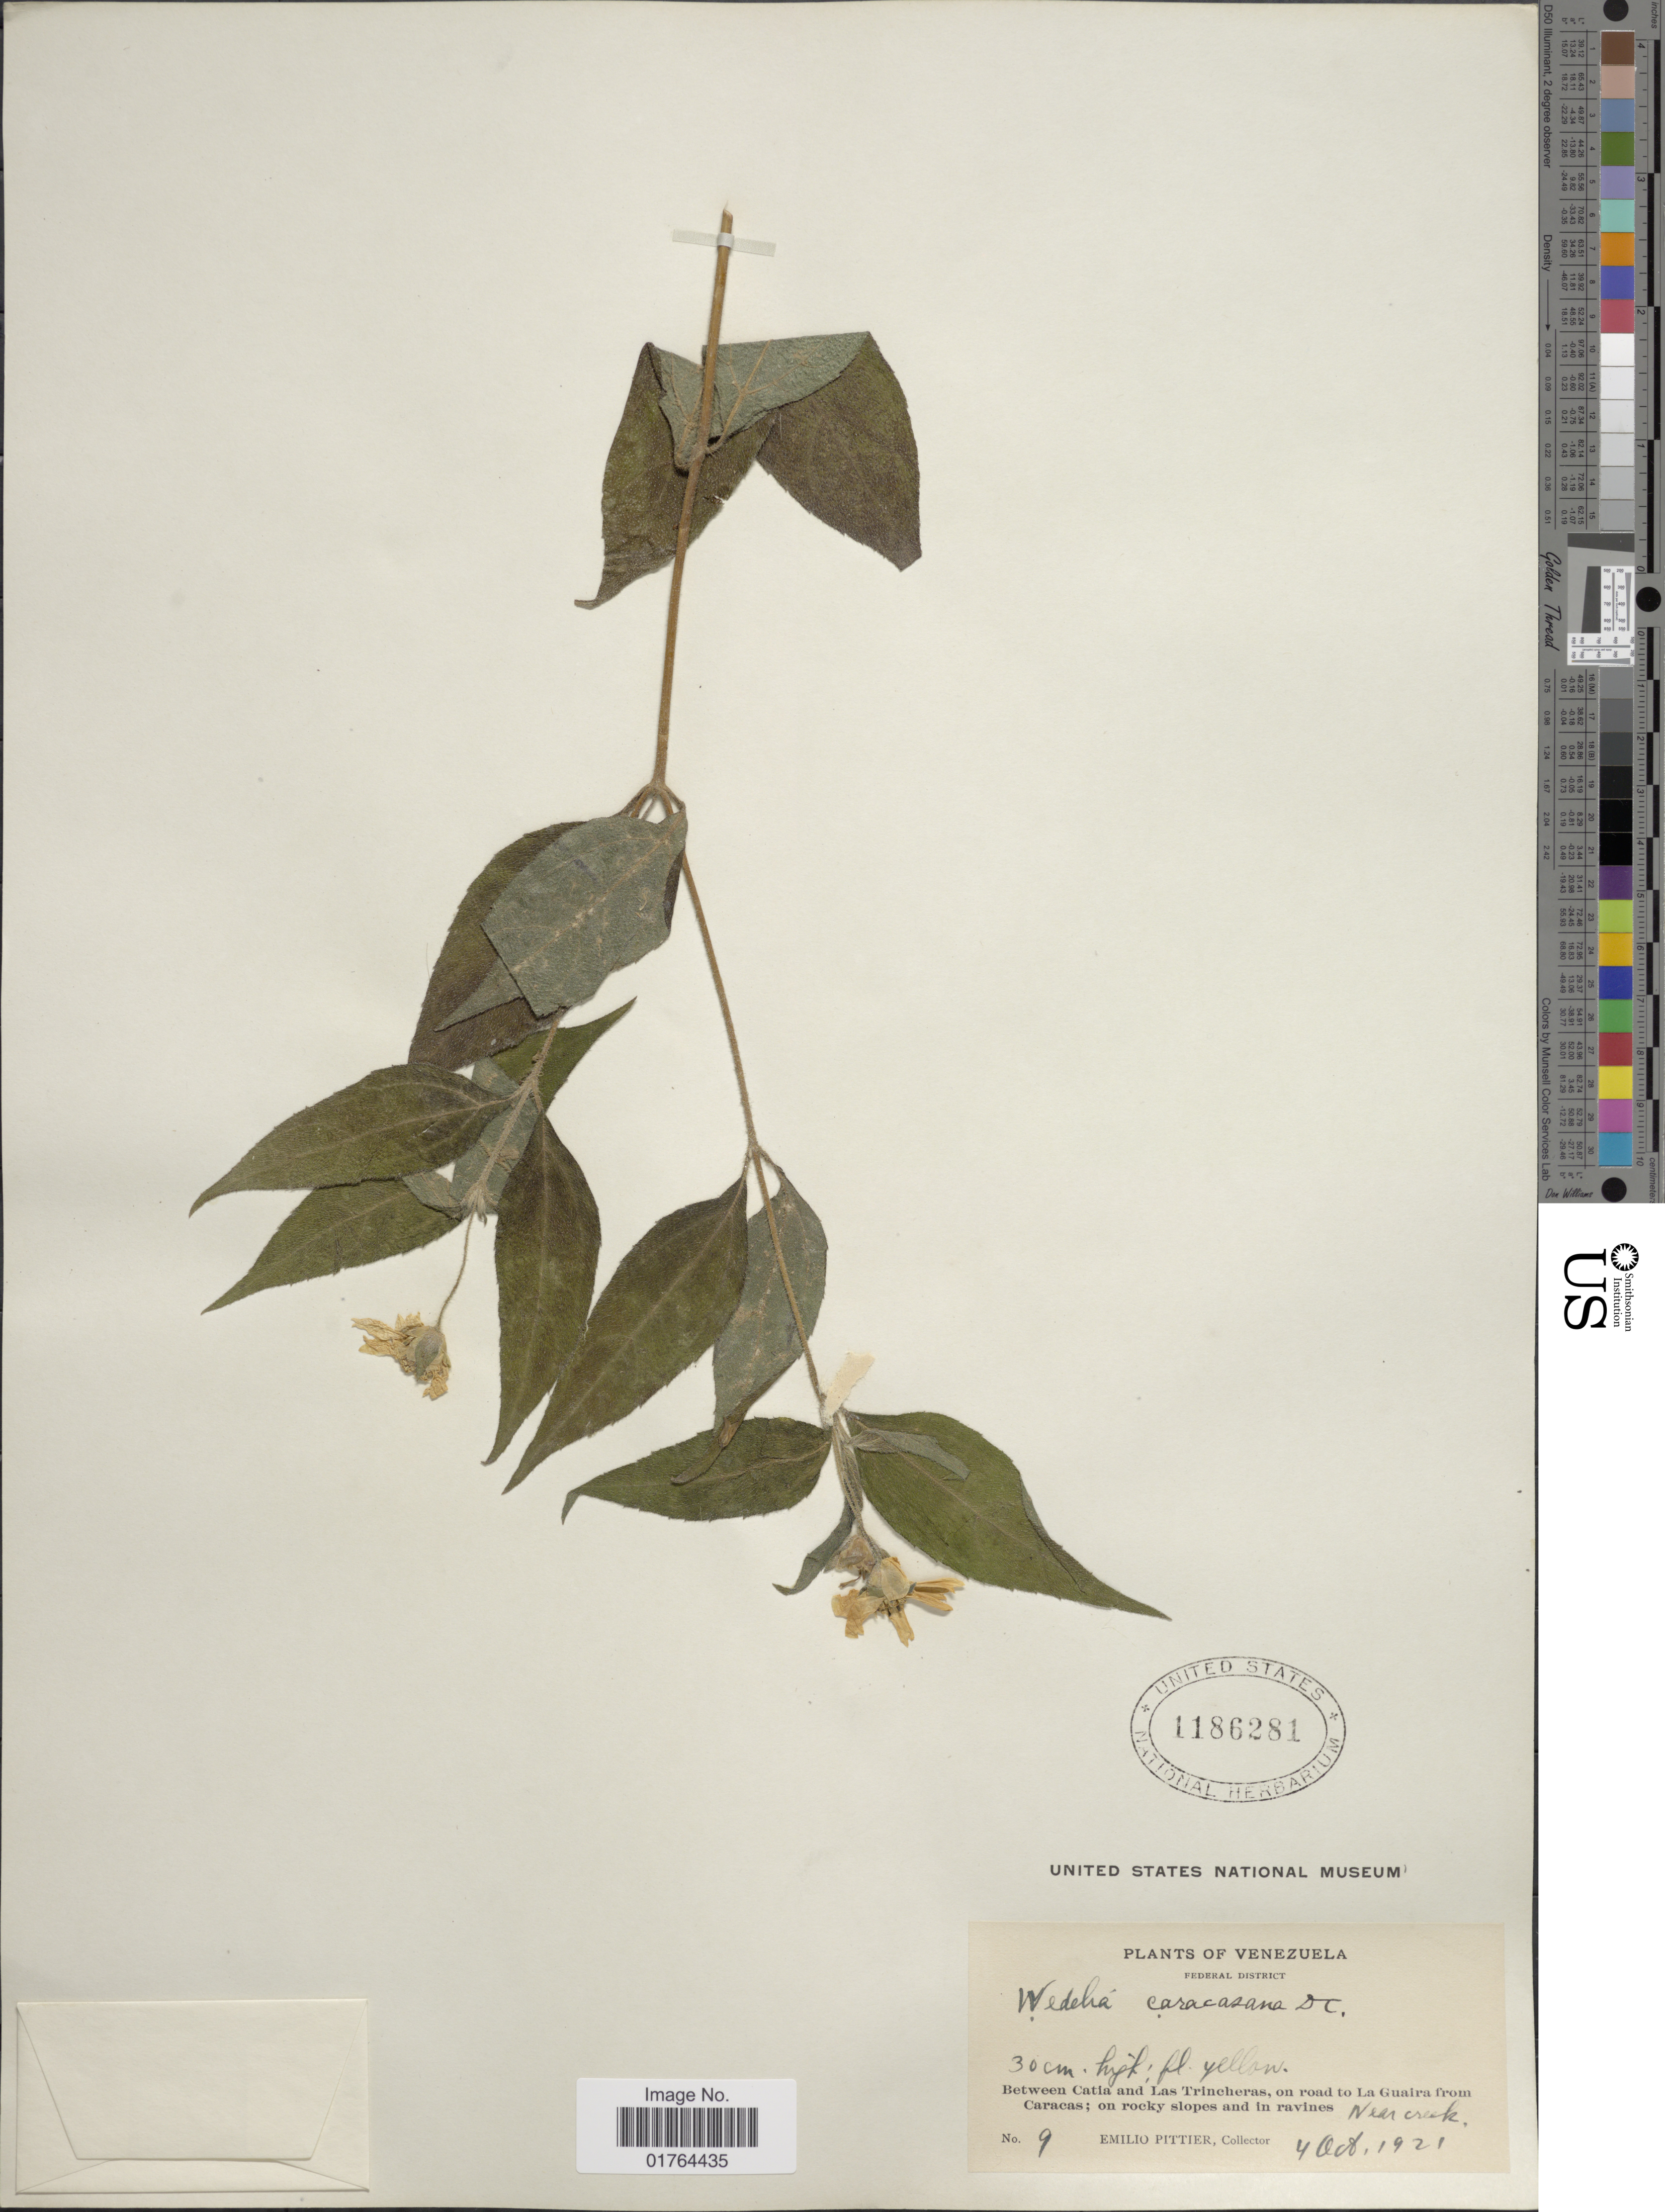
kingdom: Plantae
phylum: Tracheophyta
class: Magnoliopsida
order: Asterales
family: Asteraceae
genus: Wedelia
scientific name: Wedelia calycina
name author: Rich.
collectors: E. Pittier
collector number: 9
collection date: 1921-10-04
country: Venezuela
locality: Federal District, between Catia and Las Trincheras, on road to La Guaira from Caracas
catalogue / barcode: US 1186281